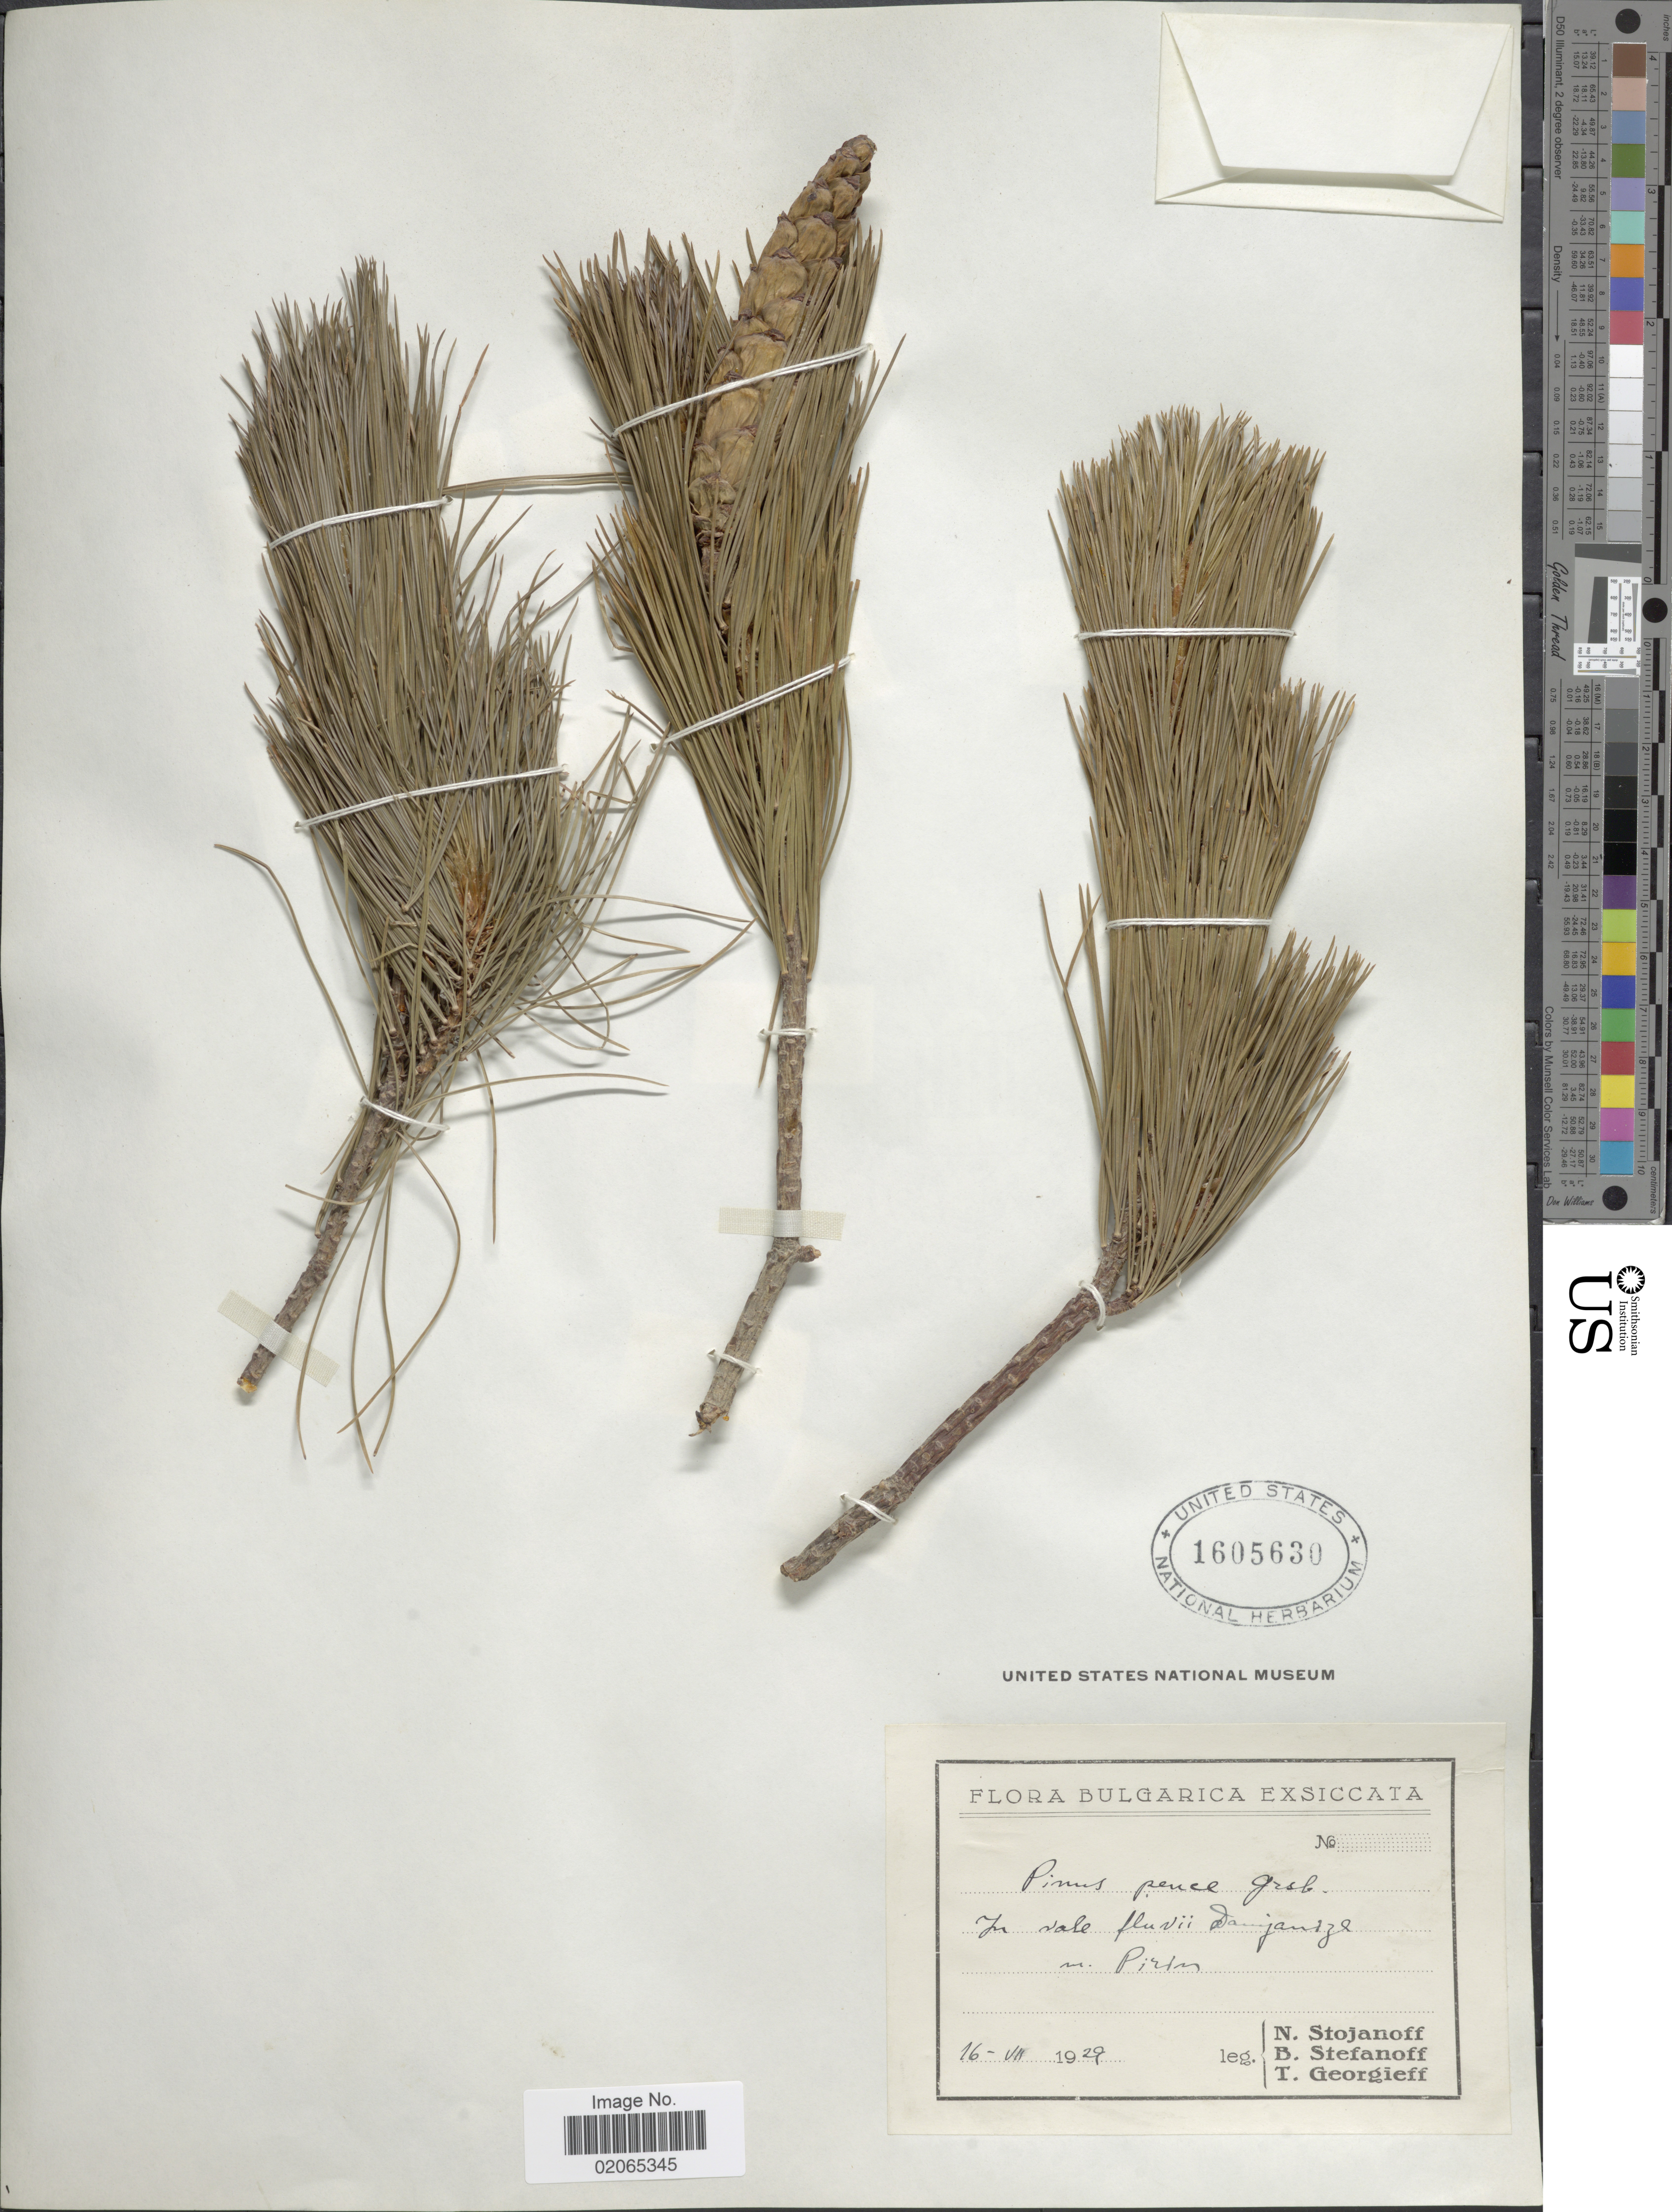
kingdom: Plantae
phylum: Tracheophyta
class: Pinopsida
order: Pinales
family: Pinaceae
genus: Pinus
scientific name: Pinus peuce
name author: Griseb.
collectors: N. Stojanoff, B. Stefanoff & T. Georgieff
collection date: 1929-07-16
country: Bulgaria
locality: In vale fluvii Damjanize in Pirtus. [interpreted]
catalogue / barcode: US 1605630